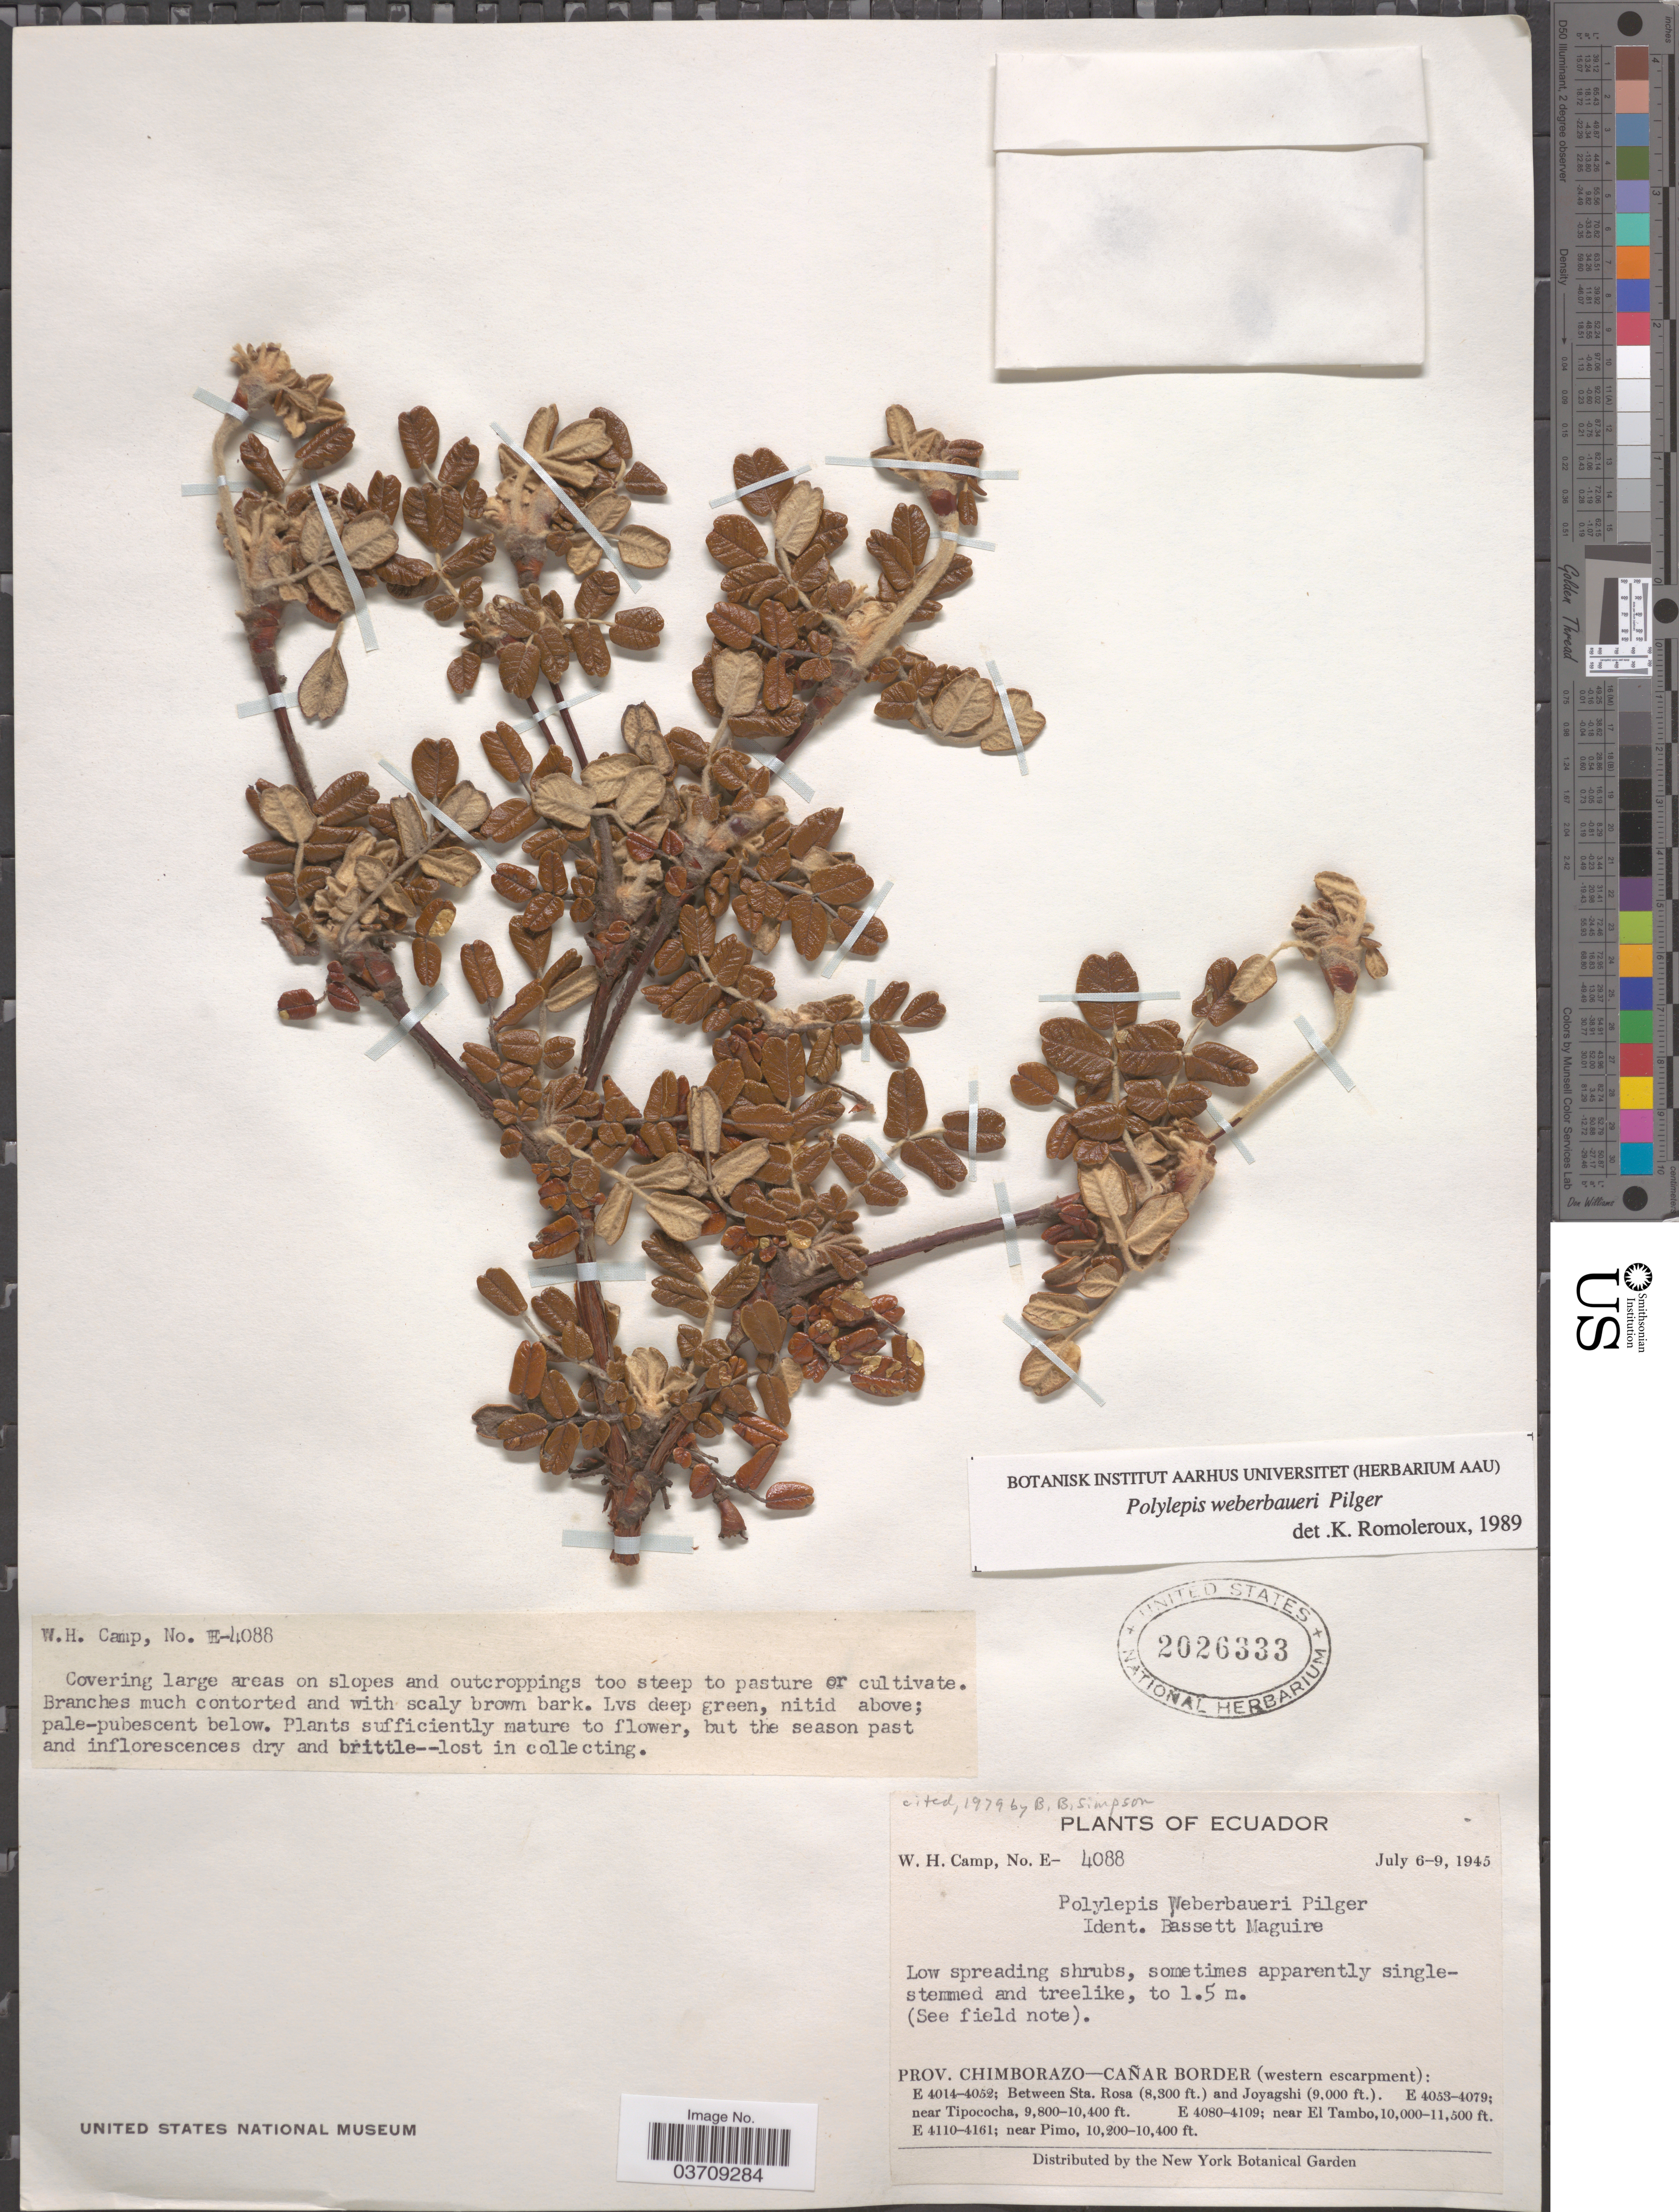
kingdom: Plantae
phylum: Tracheophyta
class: Magnoliopsida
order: Rosales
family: Rosaceae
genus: Polylepis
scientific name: Polylepis weberbaueri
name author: Pilg.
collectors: W. H. Camp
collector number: E-4088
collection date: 1945-07-06/1945-07-09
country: Ecuador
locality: Chimborazo - Cañar Border (western escarpment): near El Tambo.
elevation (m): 3048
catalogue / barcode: US 2026333